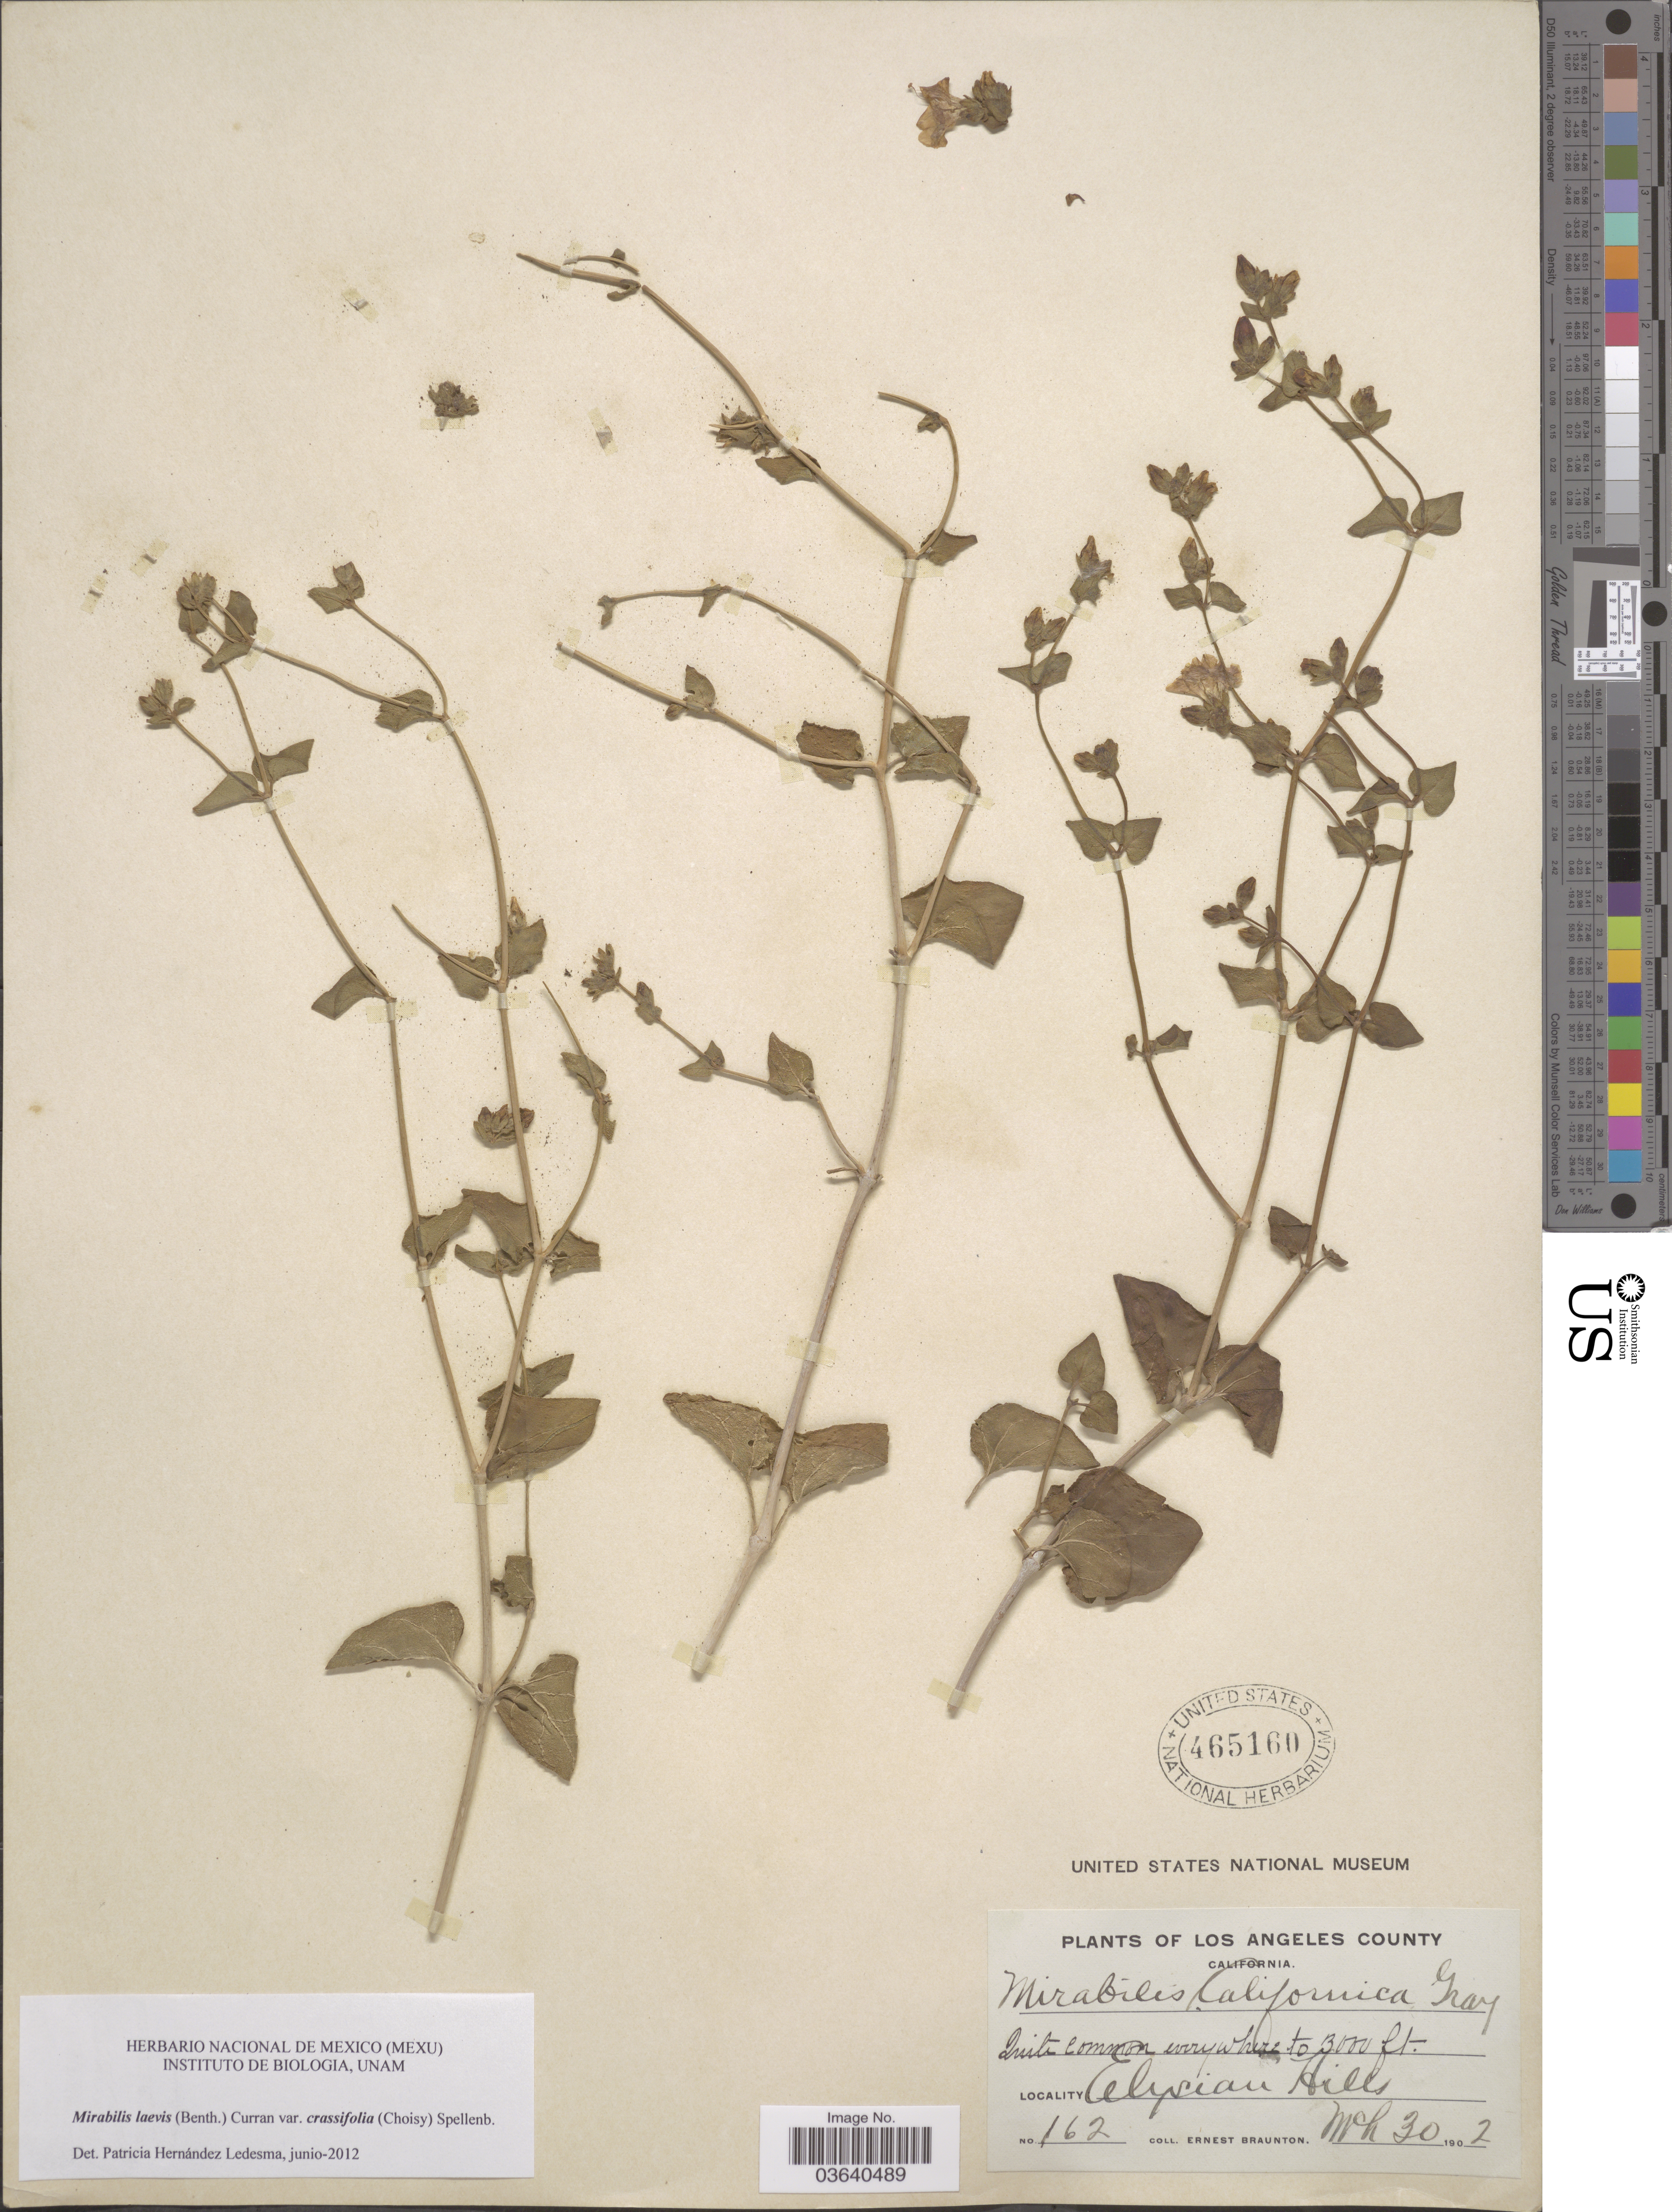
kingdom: Plantae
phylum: Tracheophyta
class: Magnoliopsida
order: Caryophyllales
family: Nyctaginaceae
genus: Mirabilis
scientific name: Mirabilis laevis var. crassifolia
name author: (Choisy) Spellenb.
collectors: E. Braunton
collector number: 162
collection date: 1902-03-30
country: United States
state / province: California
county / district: Los Angeles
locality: Los Angeles County. Elysian Hills.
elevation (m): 914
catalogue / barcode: US 465160